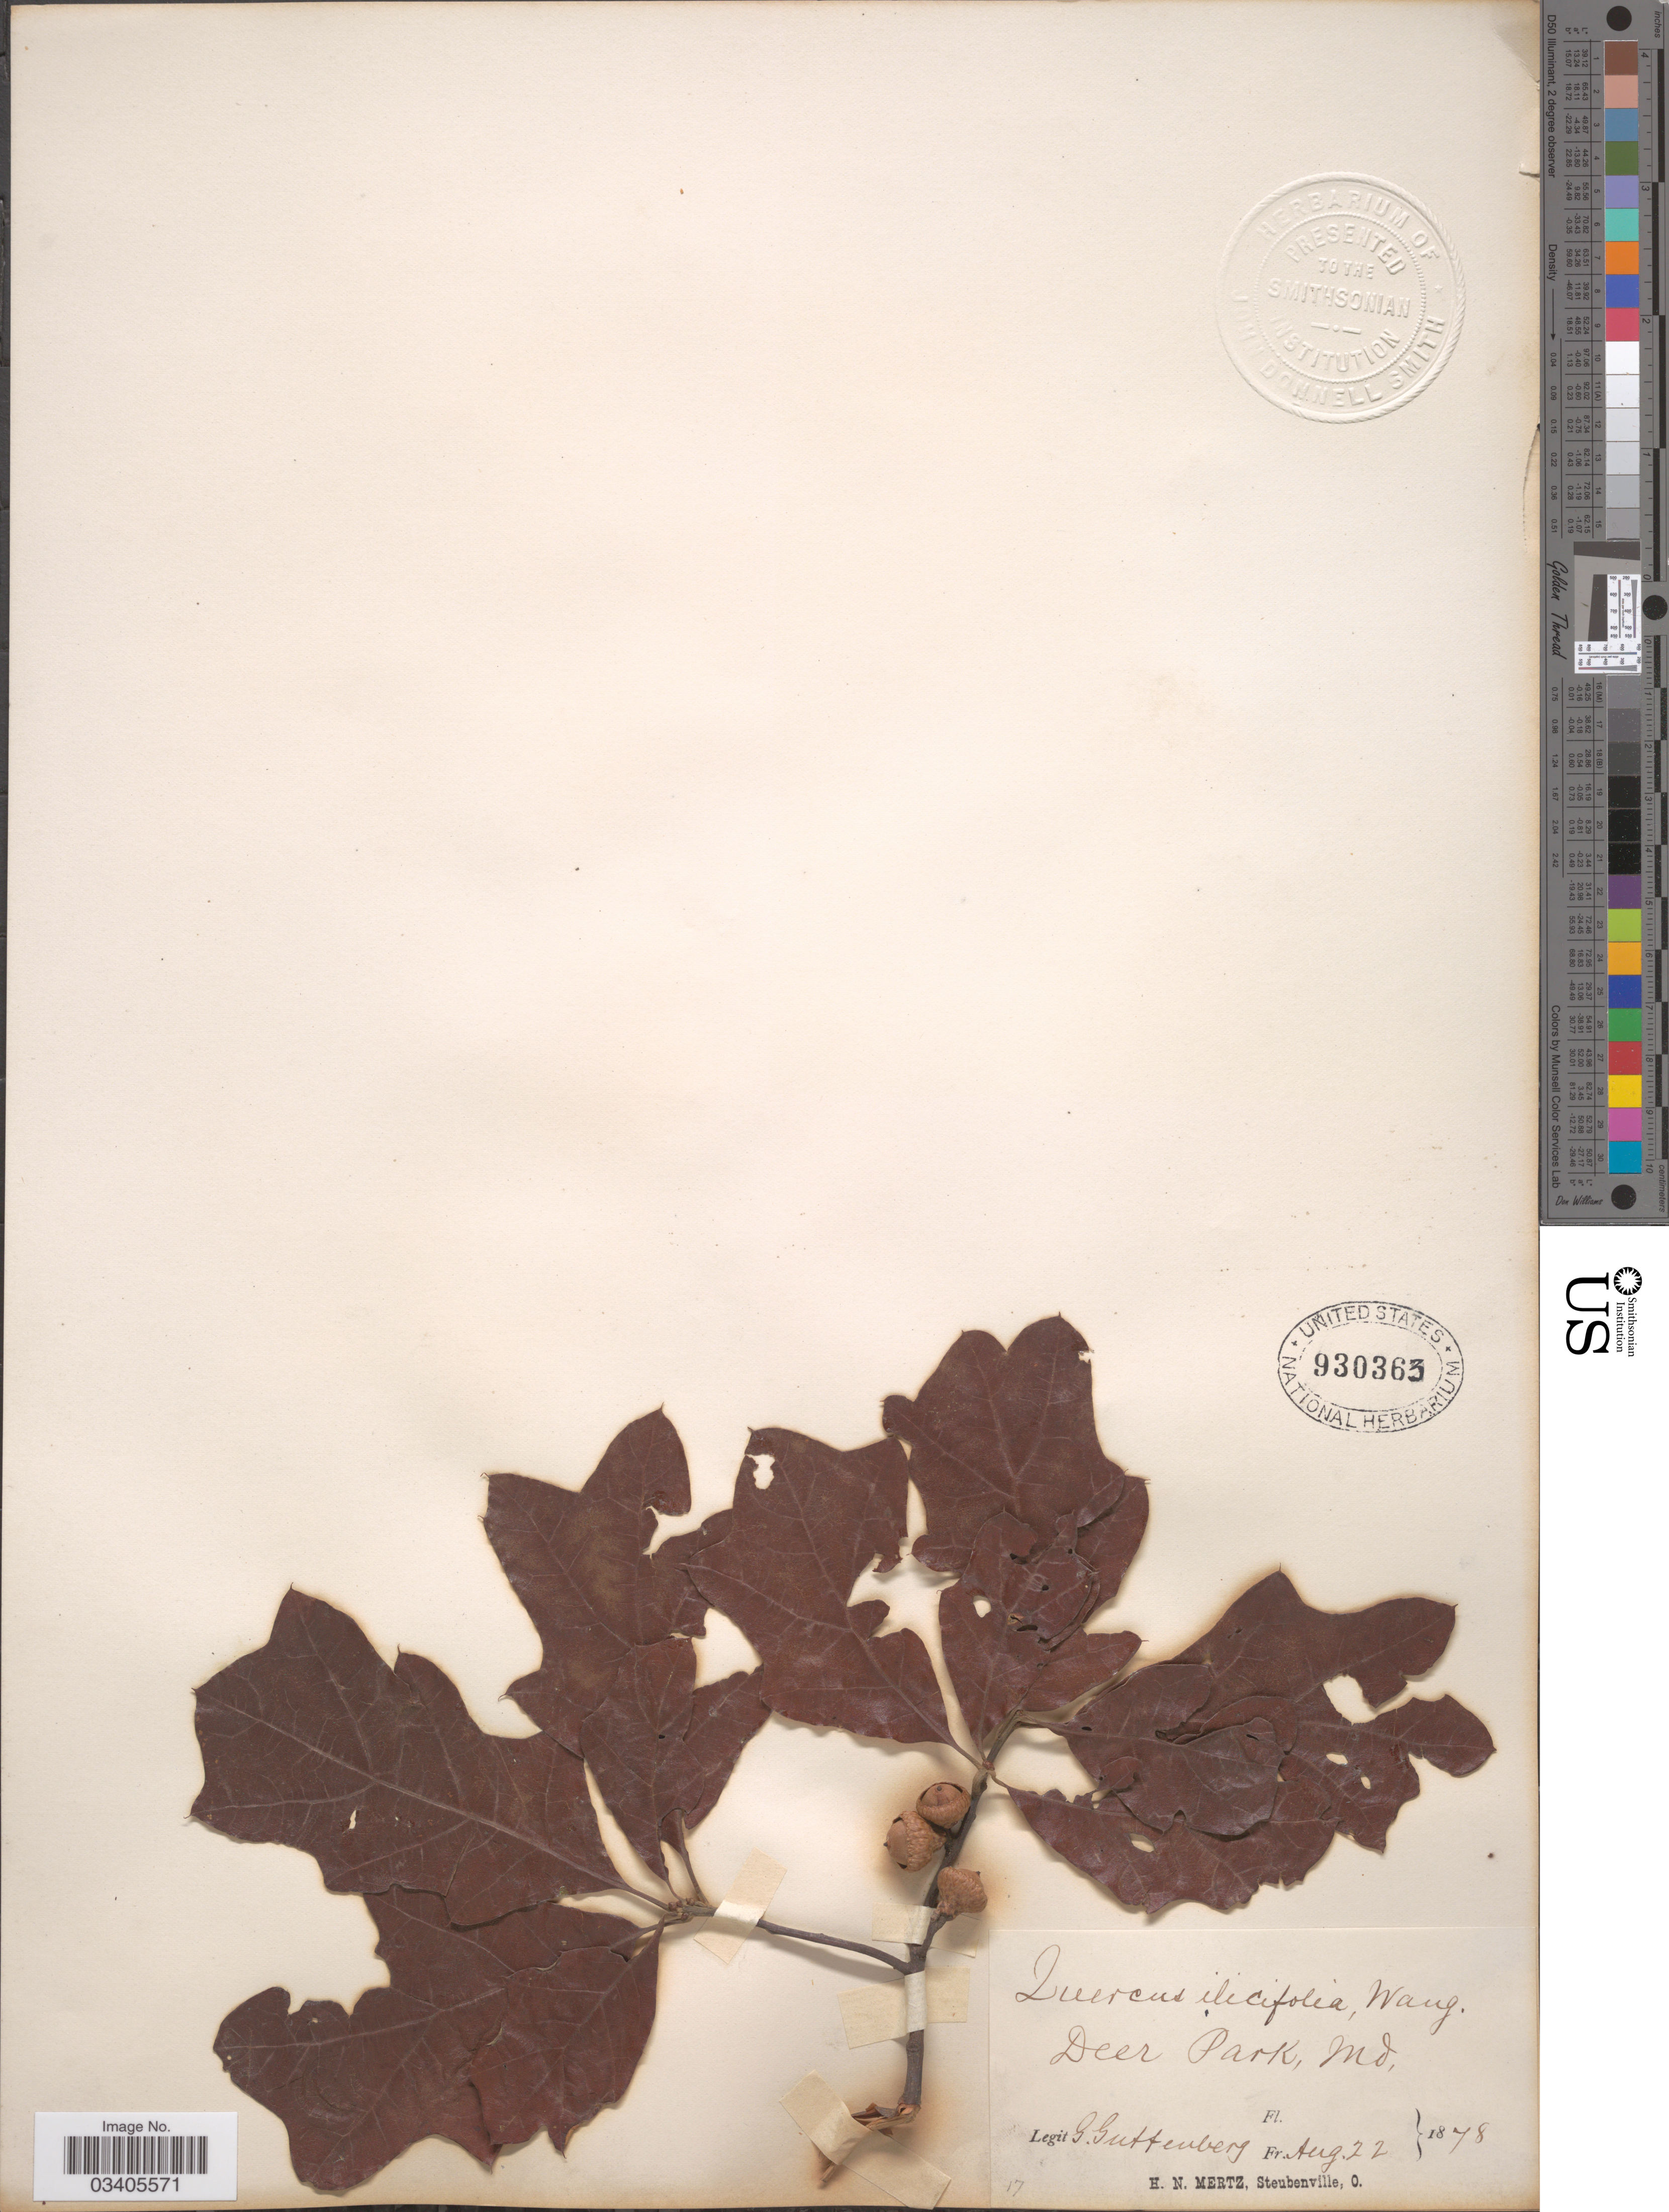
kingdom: Plantae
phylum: Tracheophyta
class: Magnoliopsida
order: Fagales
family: Fagaceae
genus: Quercus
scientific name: Quercus ilicifolia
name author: Wangenh.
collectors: G. Guttenberg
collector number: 17?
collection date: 1878-08-22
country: United States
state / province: Maryland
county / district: Garrett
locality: Deer Park.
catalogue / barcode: US 930363